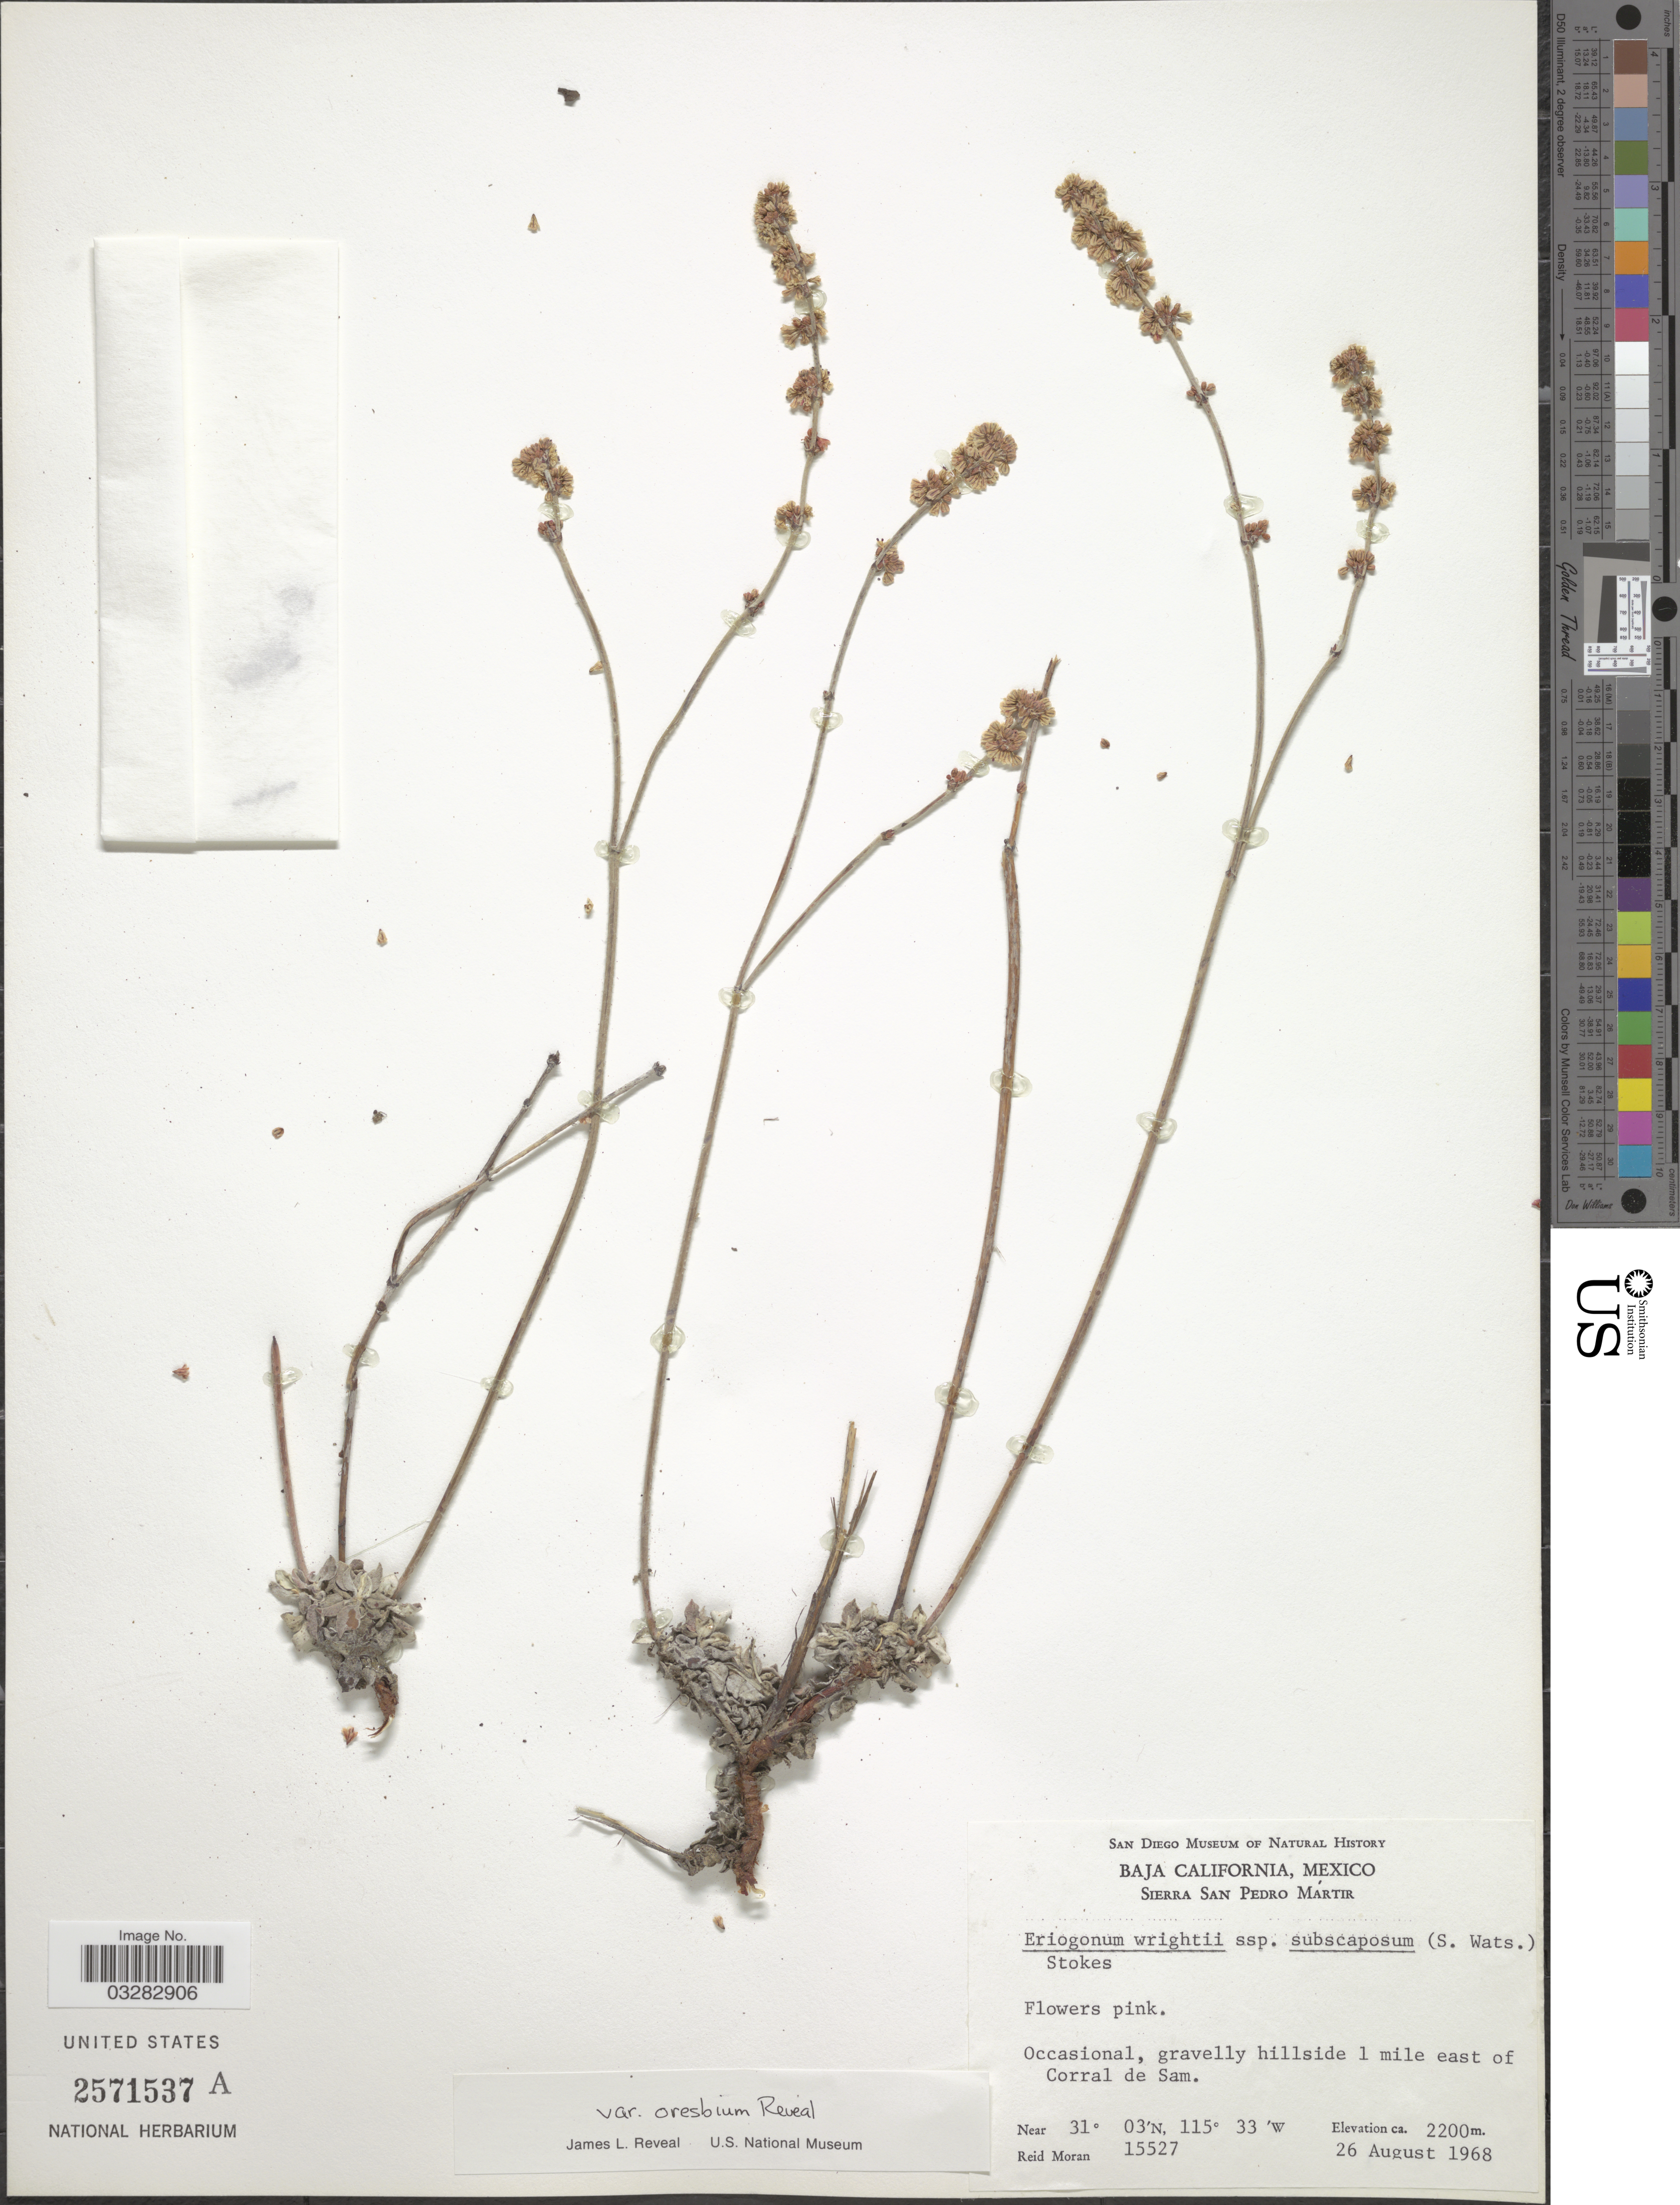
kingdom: Plantae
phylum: Tracheophyta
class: Magnoliopsida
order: Caryophyllales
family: Polygonaceae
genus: Eriogonum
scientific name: Eriogonum wrightii var. oresbium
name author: Reveal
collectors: R. V. Moran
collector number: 15527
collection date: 1968-08-26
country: Mexico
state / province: Baja California Norte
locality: Sierra San Pedro Mártir. 1 mile east of Corral de Sam.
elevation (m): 2200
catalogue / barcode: US 2571537A